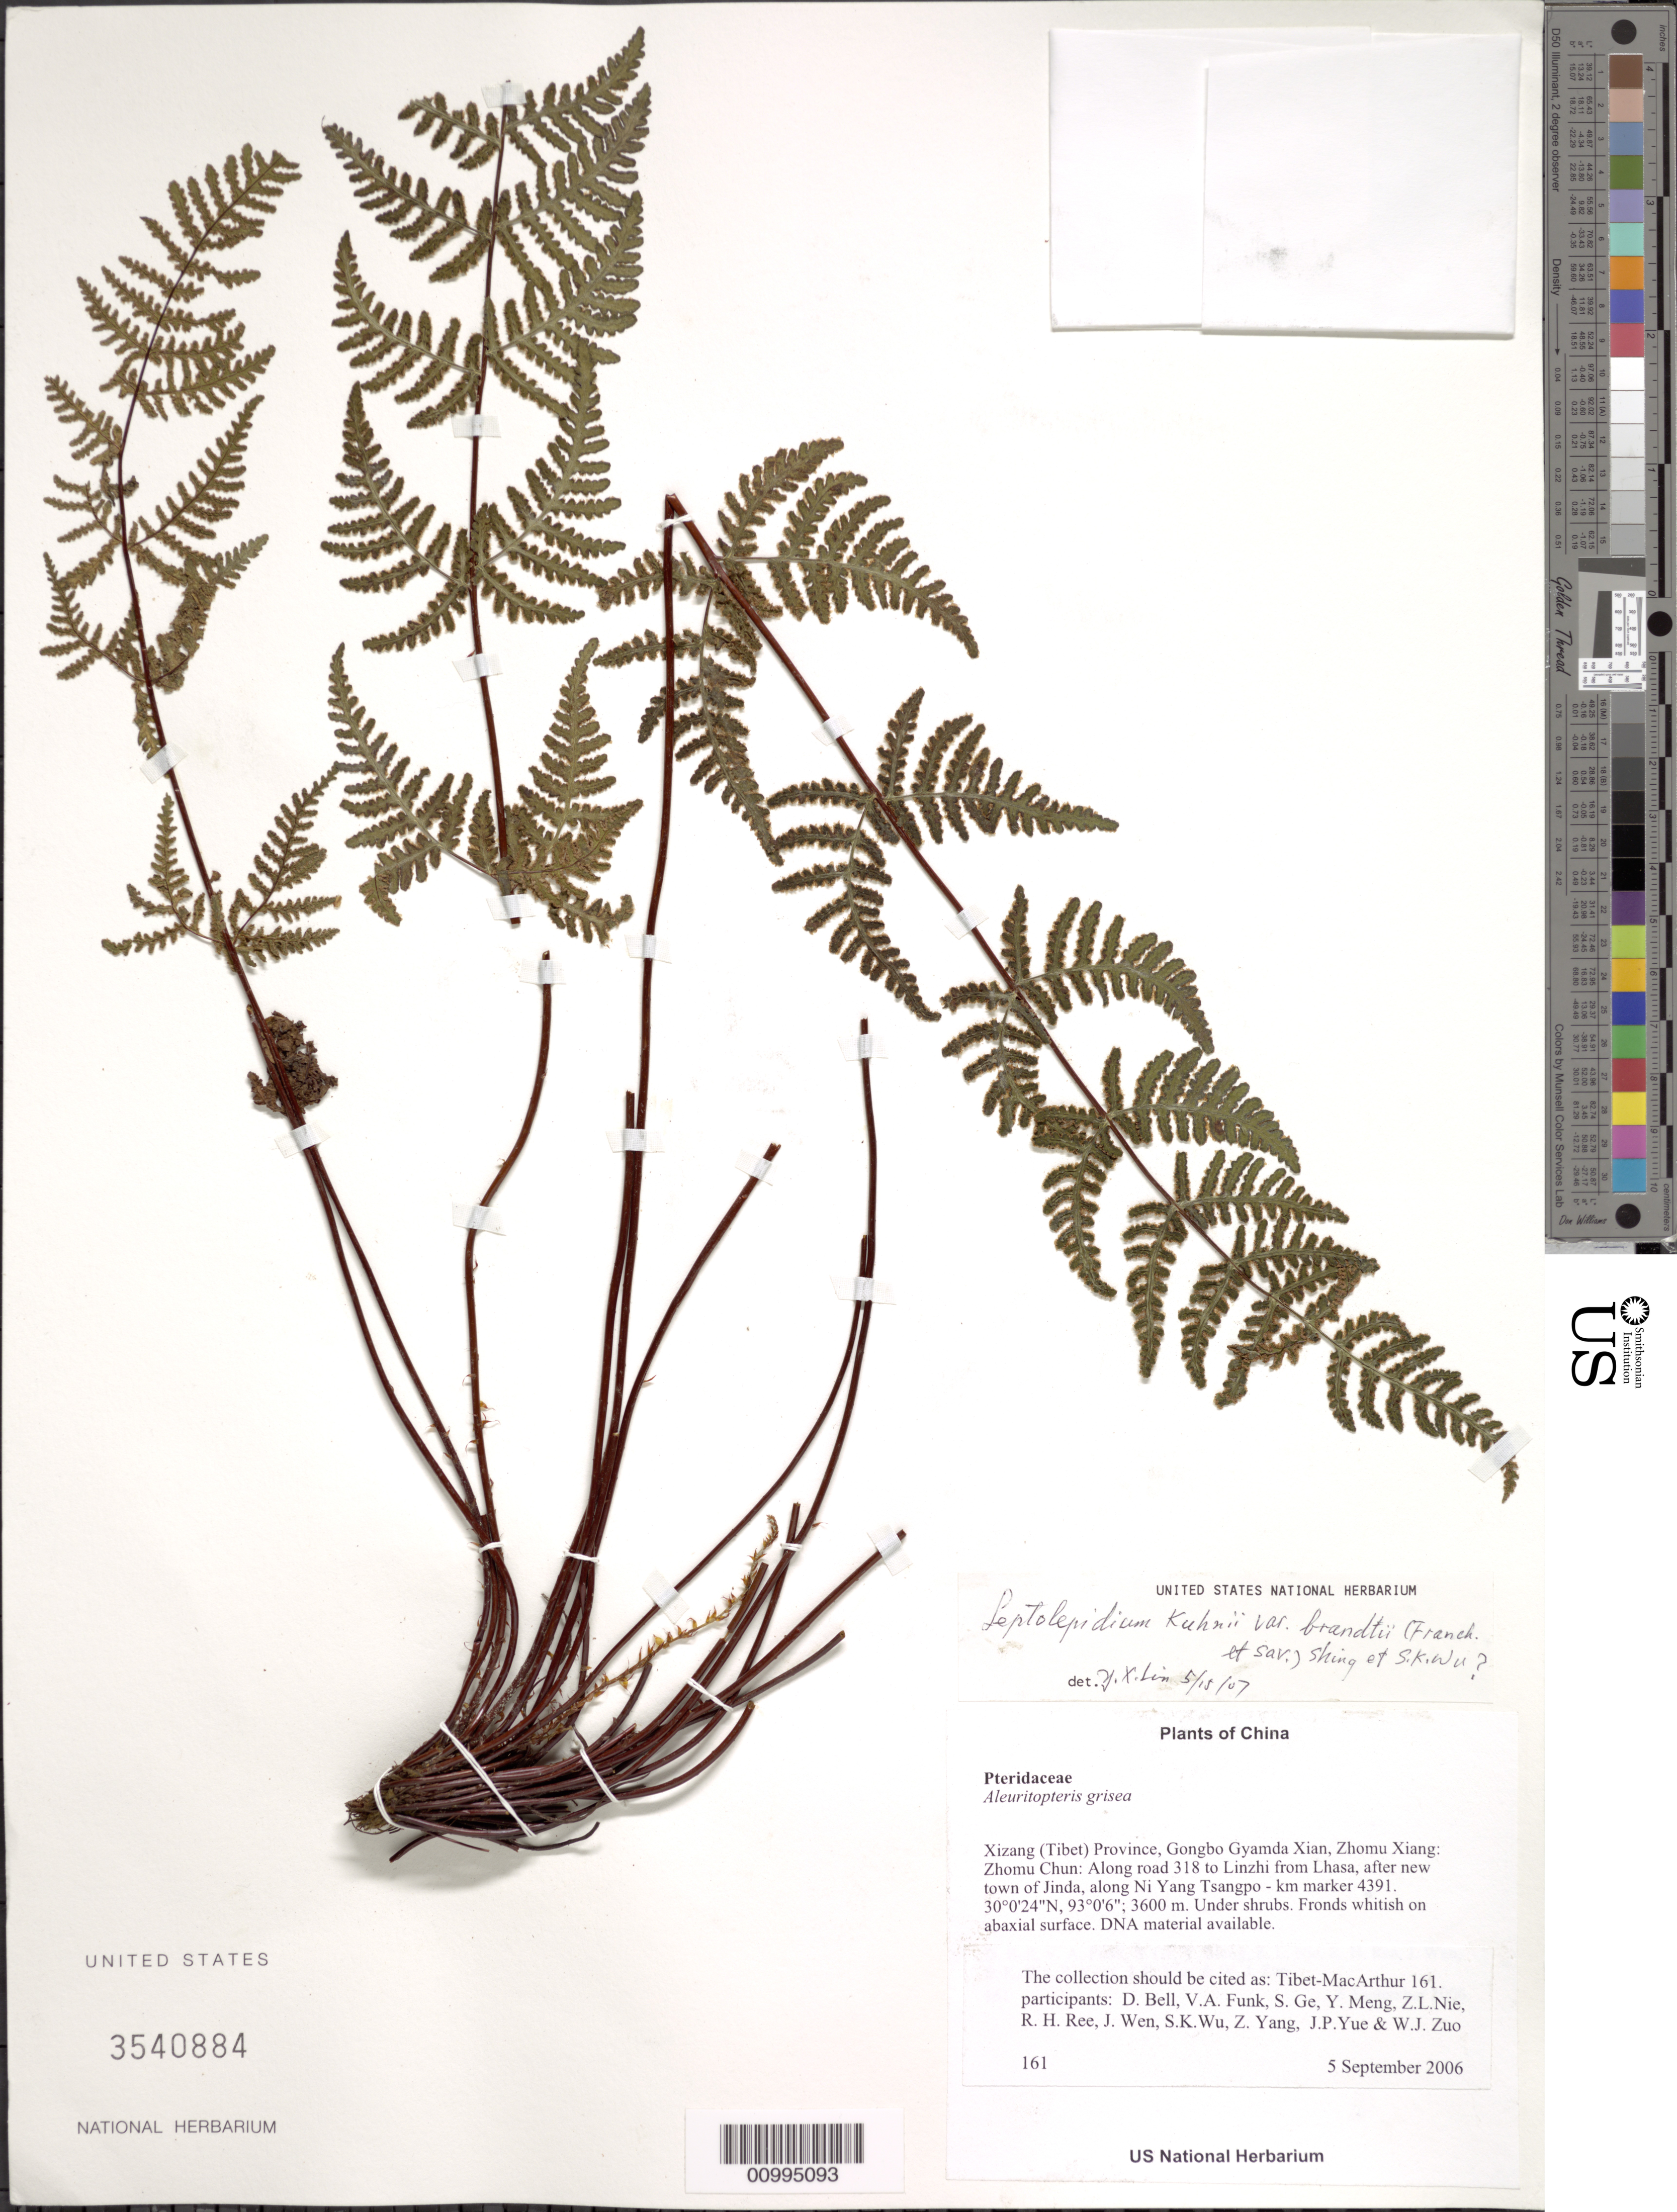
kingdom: Plantae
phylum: Tracheophyta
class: Polypodiopsida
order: Polypodiales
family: Pteridaceae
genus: Cheilanthes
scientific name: Cheilanthes brandtii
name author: Franch. & Sav.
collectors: Tibet-MacArthur, D. A. Bell, V. Funk, S. Ge, Y. Meng, Z. Nie, R. Ree, J. Wen, S. K. Wu, Z. Yang, J. Yue & W. Zuo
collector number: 161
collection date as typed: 05 Sep 2006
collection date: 2006-09-05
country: China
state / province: Xizang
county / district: Gongbo Gyamda Xian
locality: Zhomu Xiang: Zhomu Chun. Along road 318 to Linzhi from Lhasa, after new town of Jinda, along Ni Yang Tsangpo - km marker 4391.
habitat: Slope with Quercus, Salix, and Berberis, edges of thickets, and disturbed areas beside road. Under shrubs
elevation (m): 3600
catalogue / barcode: US 3540884